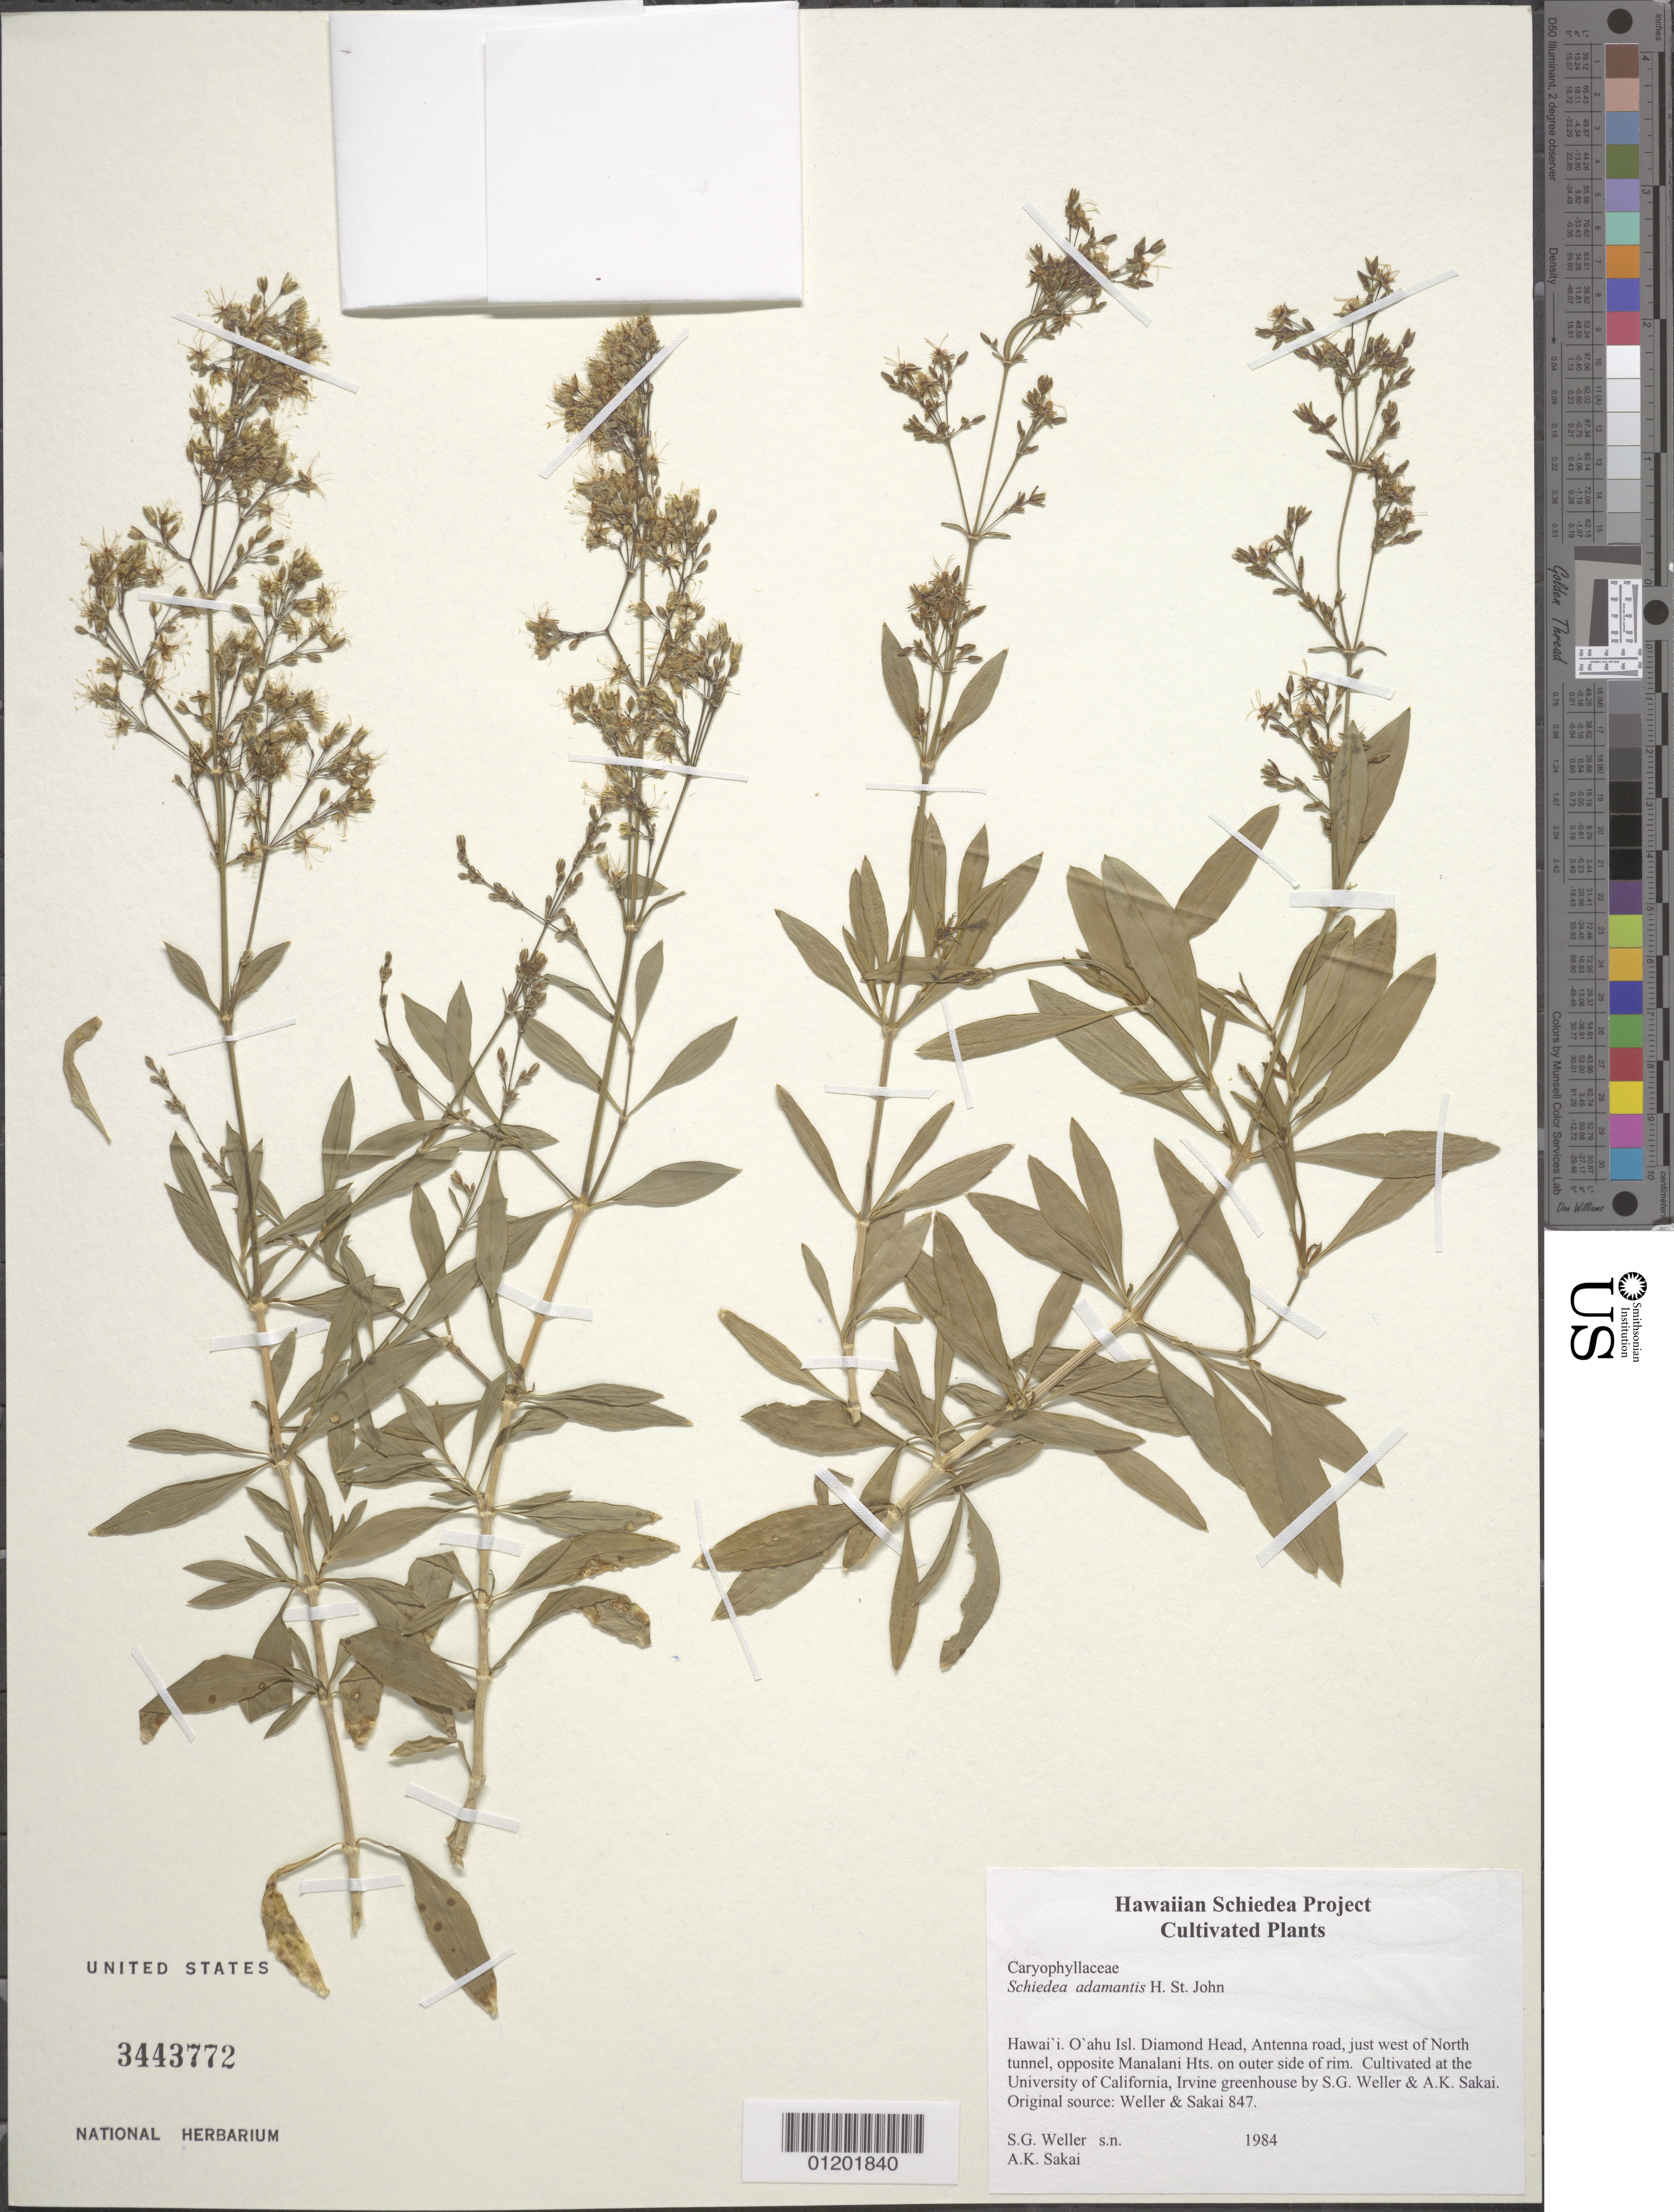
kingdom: Plantae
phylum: Tracheophyta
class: Magnoliopsida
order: Caryophyllales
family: Caryophyllaceae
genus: Schiedea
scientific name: Schiedea adamantis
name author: H. St. John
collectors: S. G. Weller & A. Sakai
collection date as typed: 1984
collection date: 1984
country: United States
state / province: California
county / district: Orange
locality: University of California, Irvine greenhouse.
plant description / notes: Cultivated at the University of California, Irvine greenhouse by S.G. Weller & A.K. Sakai. Original source: from seeds and cuttings from Weller & Sakai 847.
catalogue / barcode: US 3443772